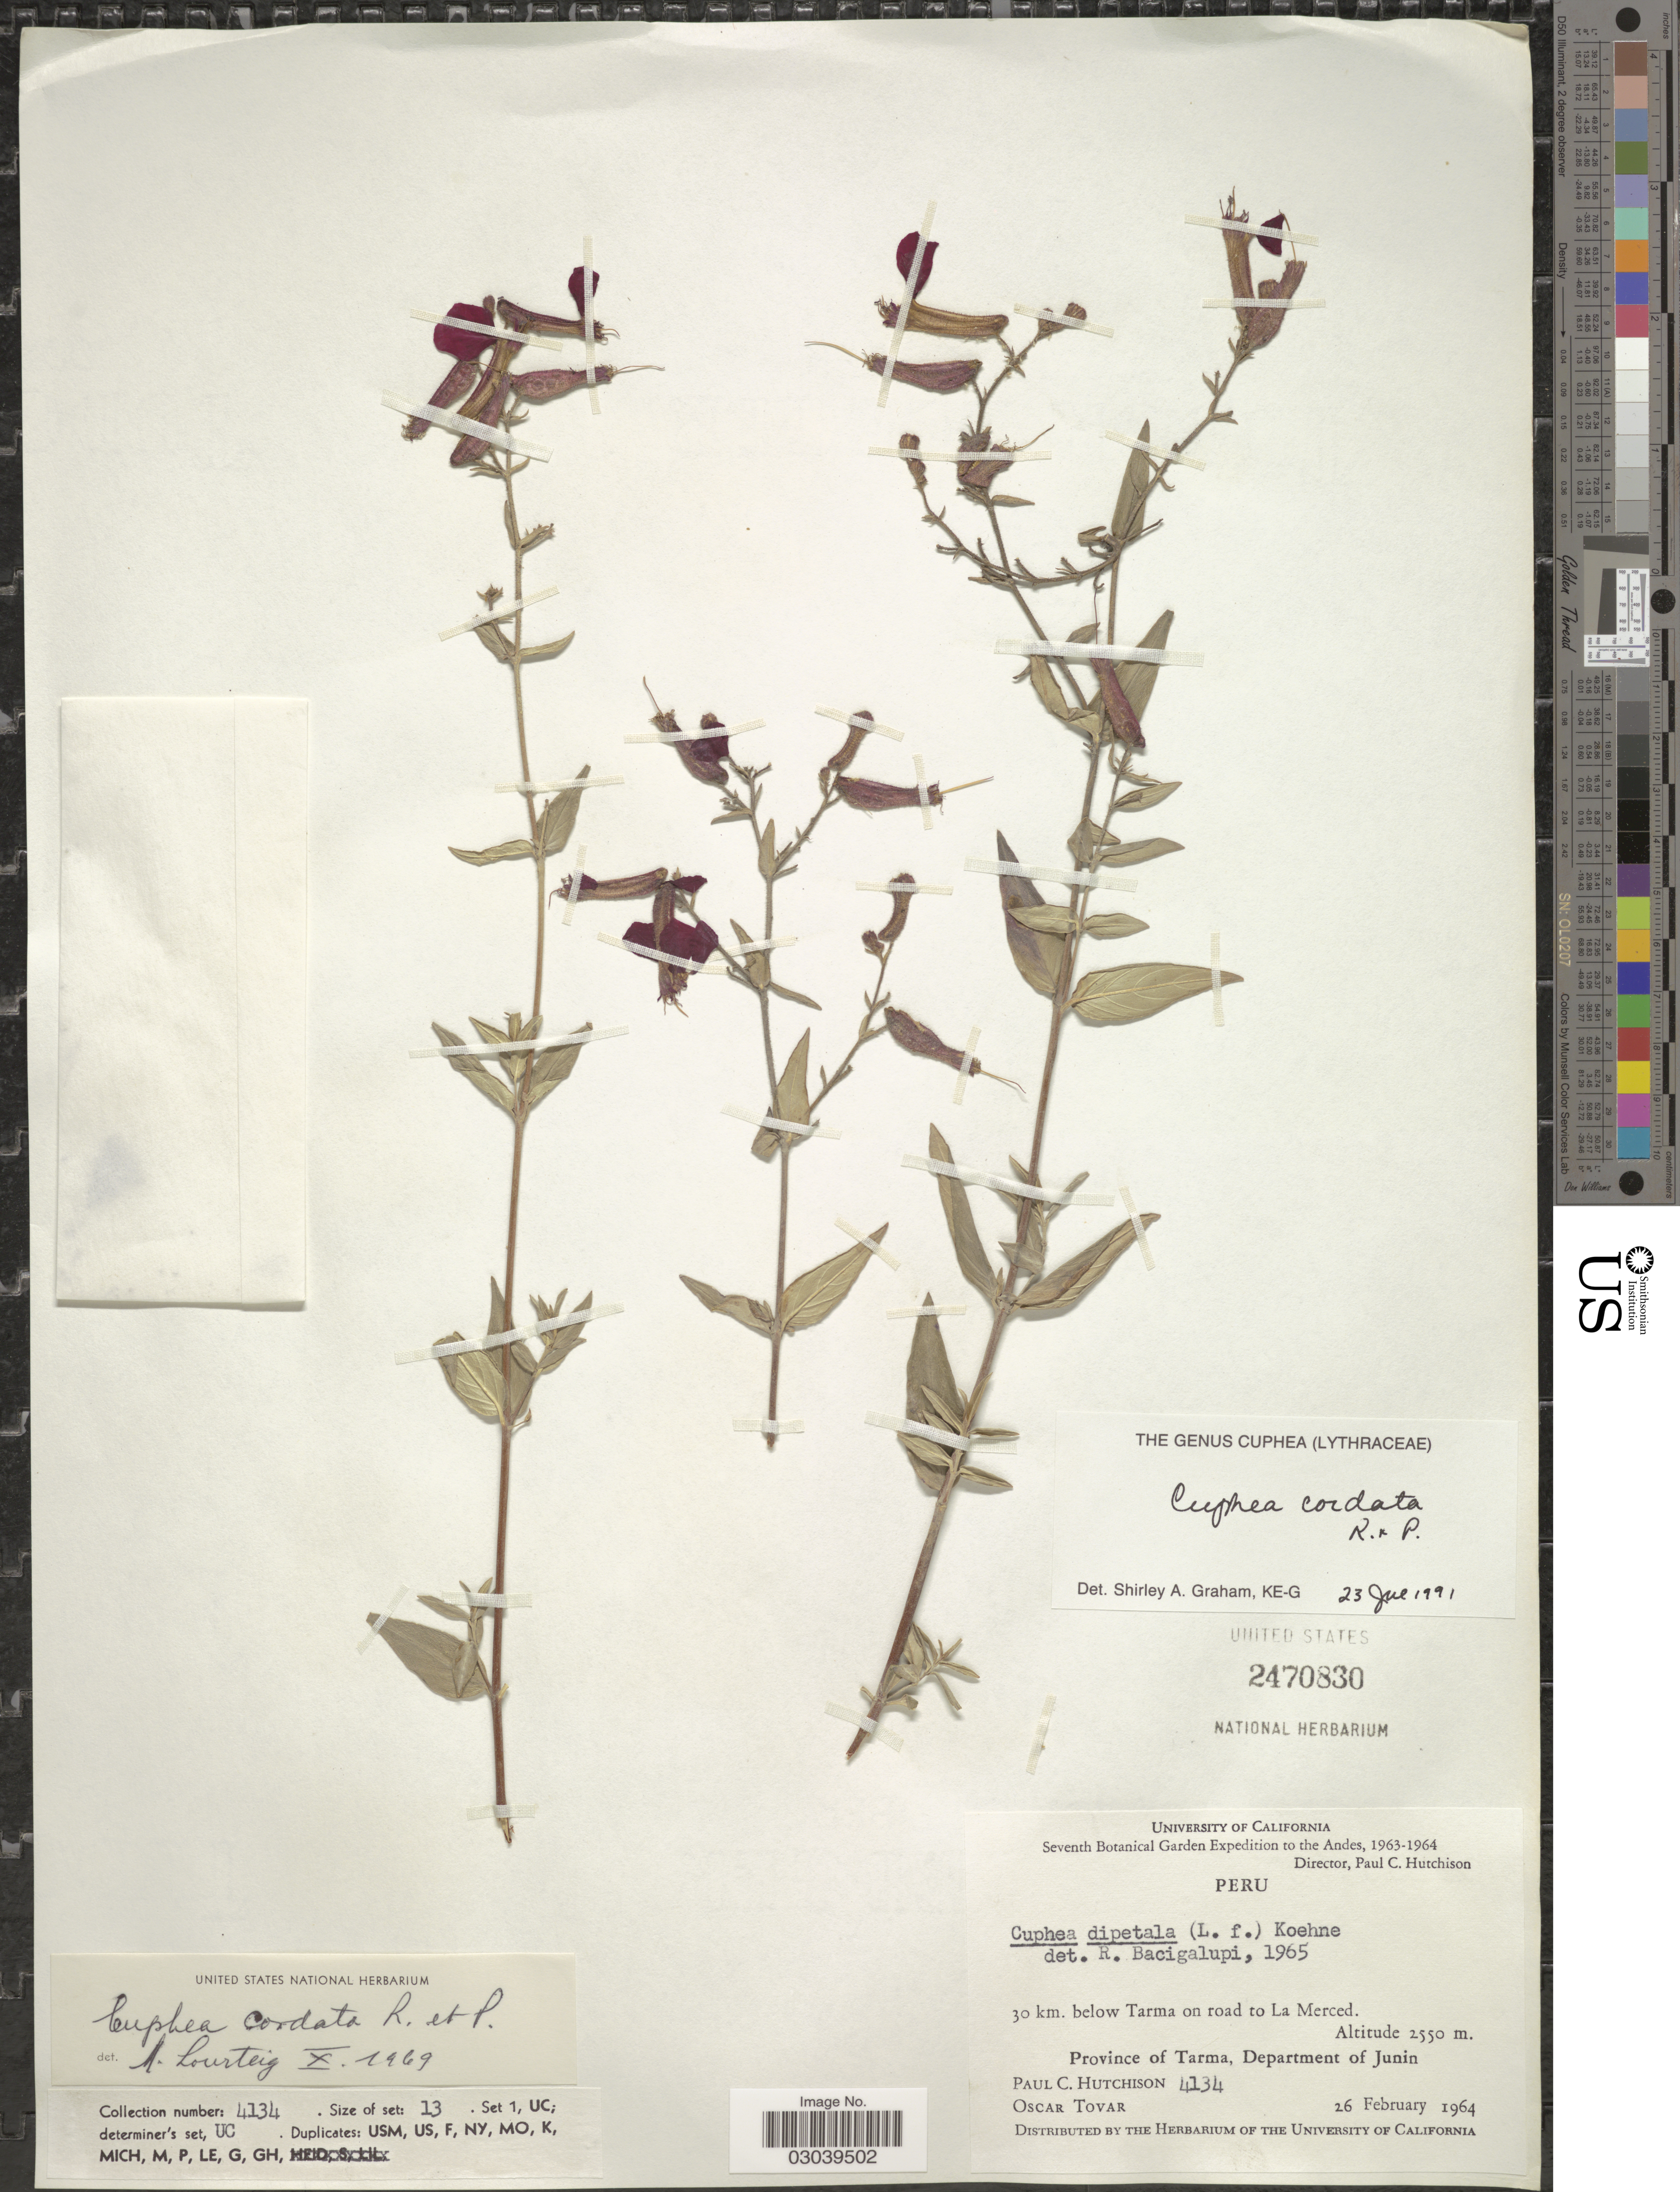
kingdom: Plantae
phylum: Tracheophyta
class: Magnoliopsida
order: Myrtales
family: Lythraceae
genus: Cuphea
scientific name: Cuphea cordata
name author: Ruiz & Pav.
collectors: P. C. Hutchison & Ó. Tovar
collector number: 4134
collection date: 1964-02-26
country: Peru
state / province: Junín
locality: Andes. 30 km. below Tarma on road to La Merced. Province of Tarma, Department of Junin.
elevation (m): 2550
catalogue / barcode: US 2470830